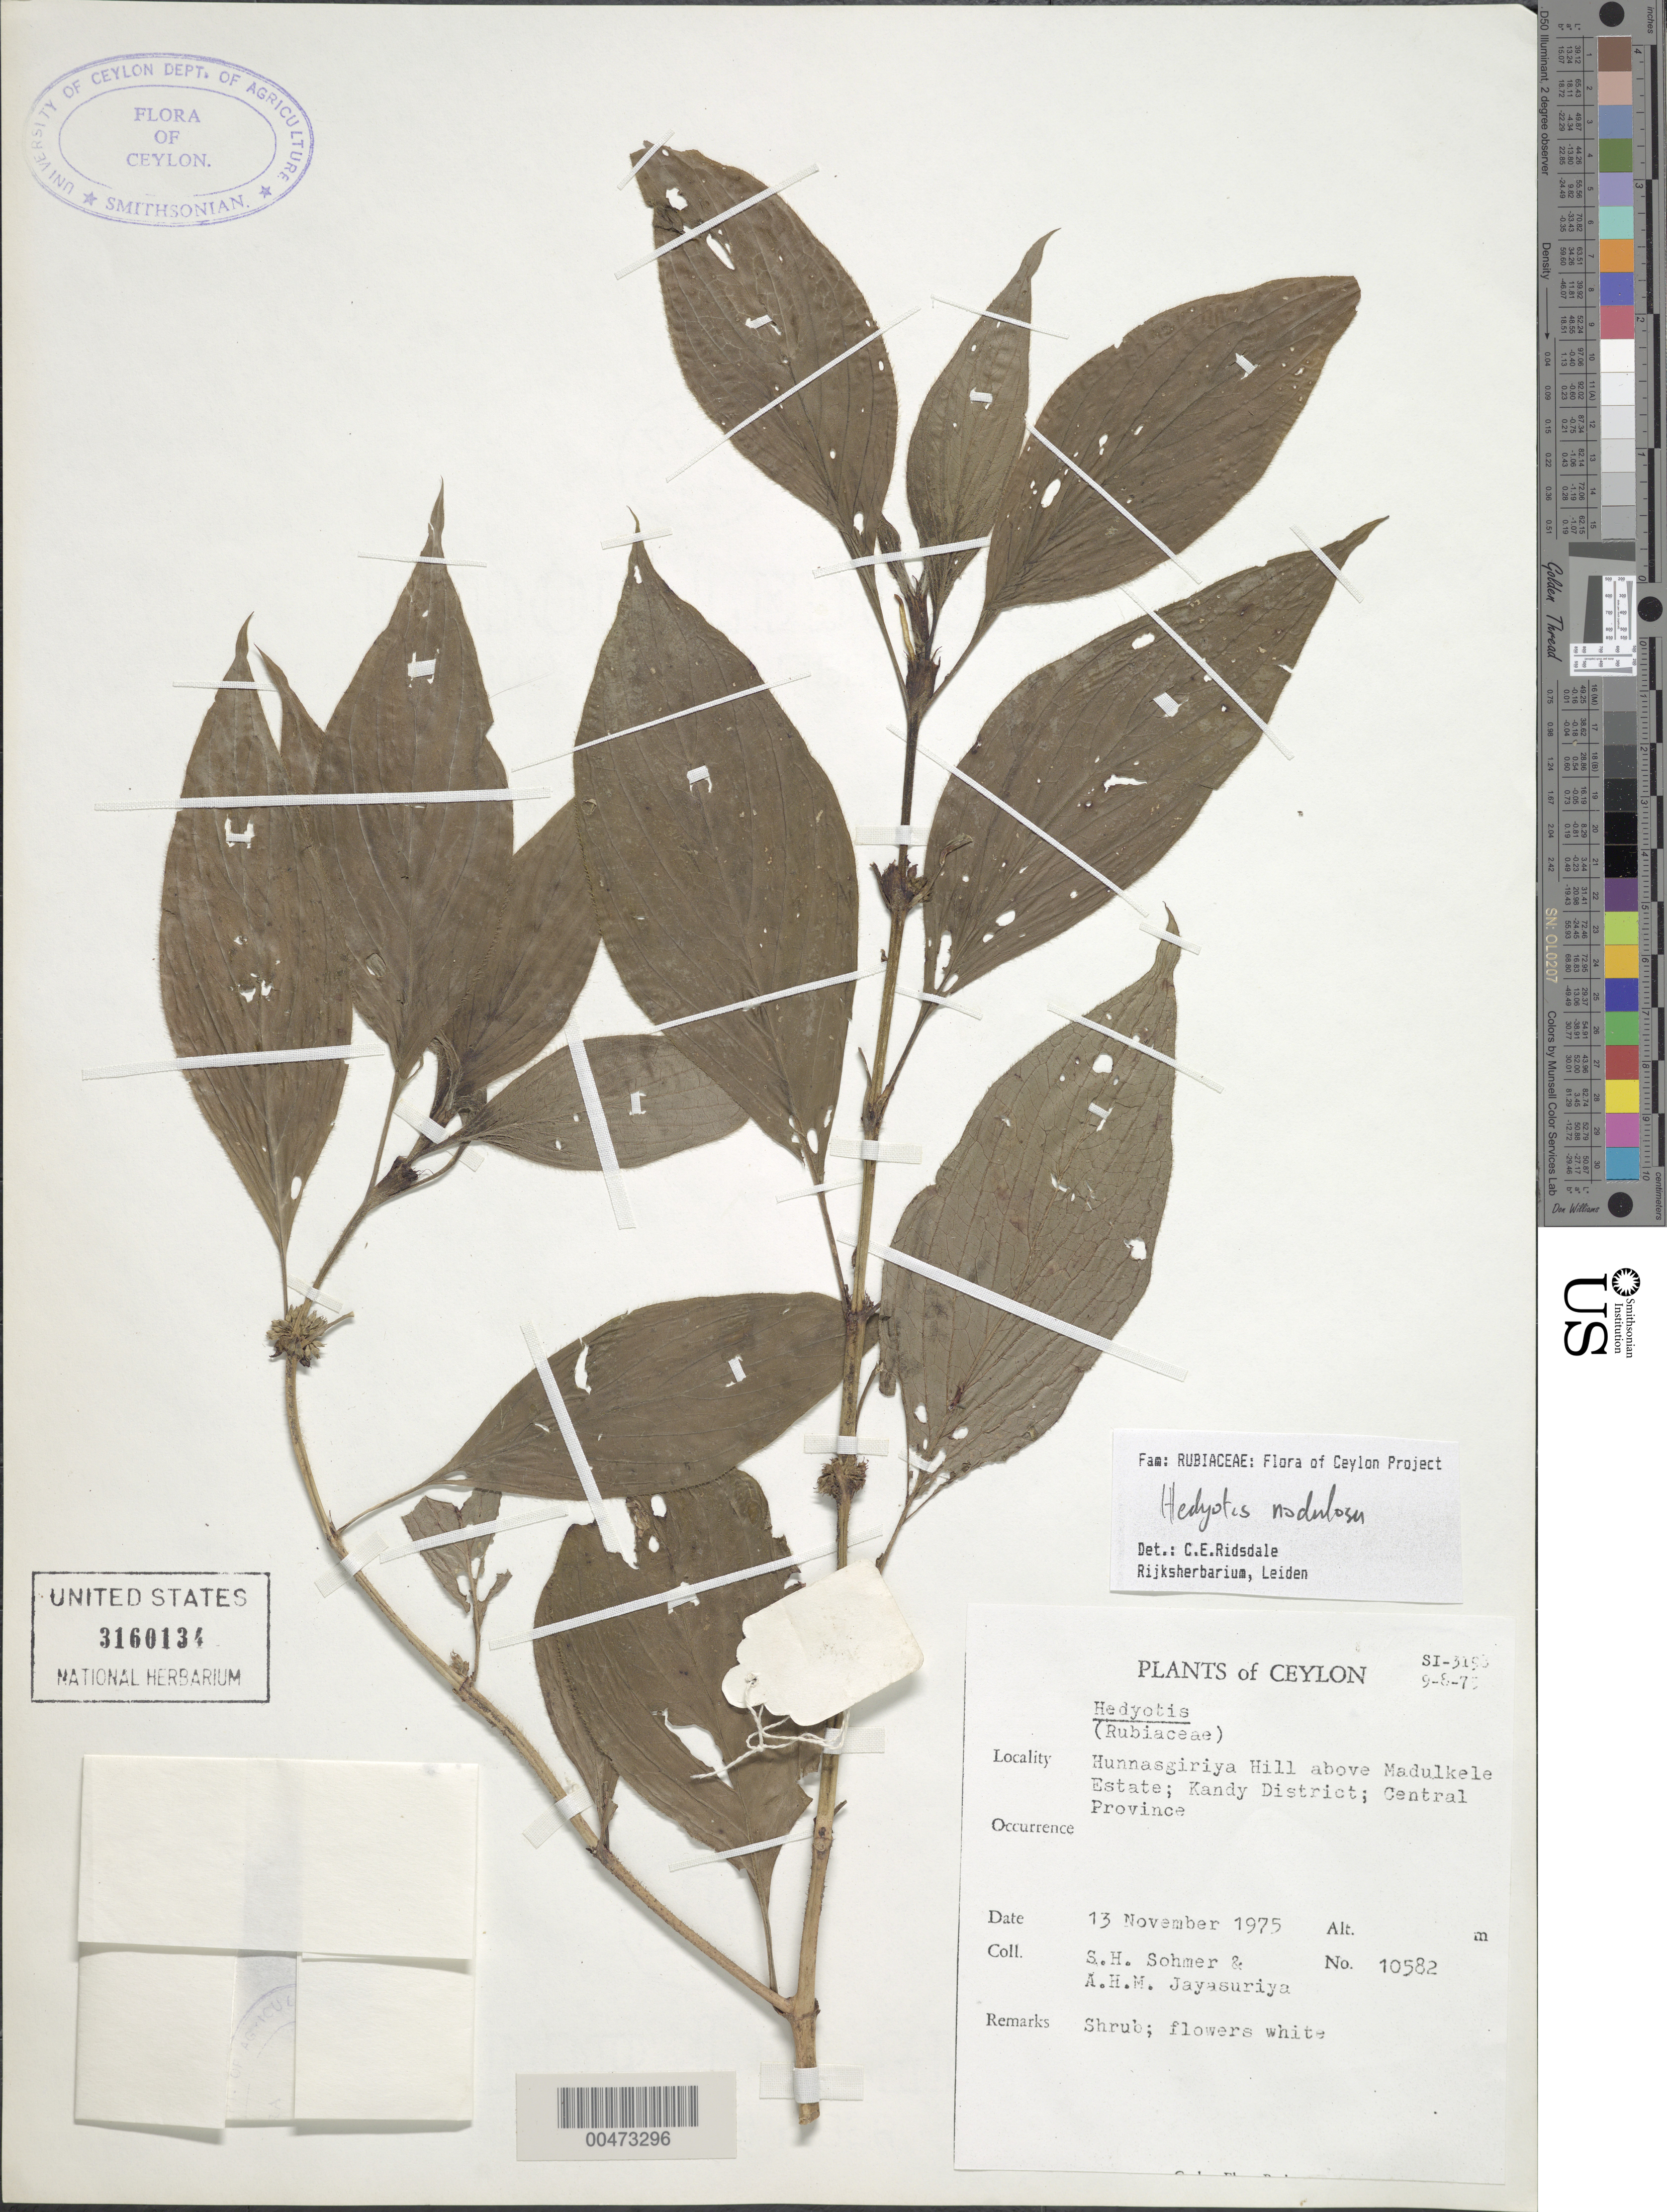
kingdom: Plantae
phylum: Tracheophyta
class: Magnoliopsida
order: Gentianales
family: Rubiaceae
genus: Hedyotis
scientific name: Hedyotis nodulosa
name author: Arn.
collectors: S. H. Sohmer & A. H. Jayasuriya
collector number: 10582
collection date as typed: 13 Nov 1975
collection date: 1975-11-13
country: Sri Lanka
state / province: Central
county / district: Kandy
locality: Hunnasgiriya Hill above Madulkele Estate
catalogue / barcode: US 3160134